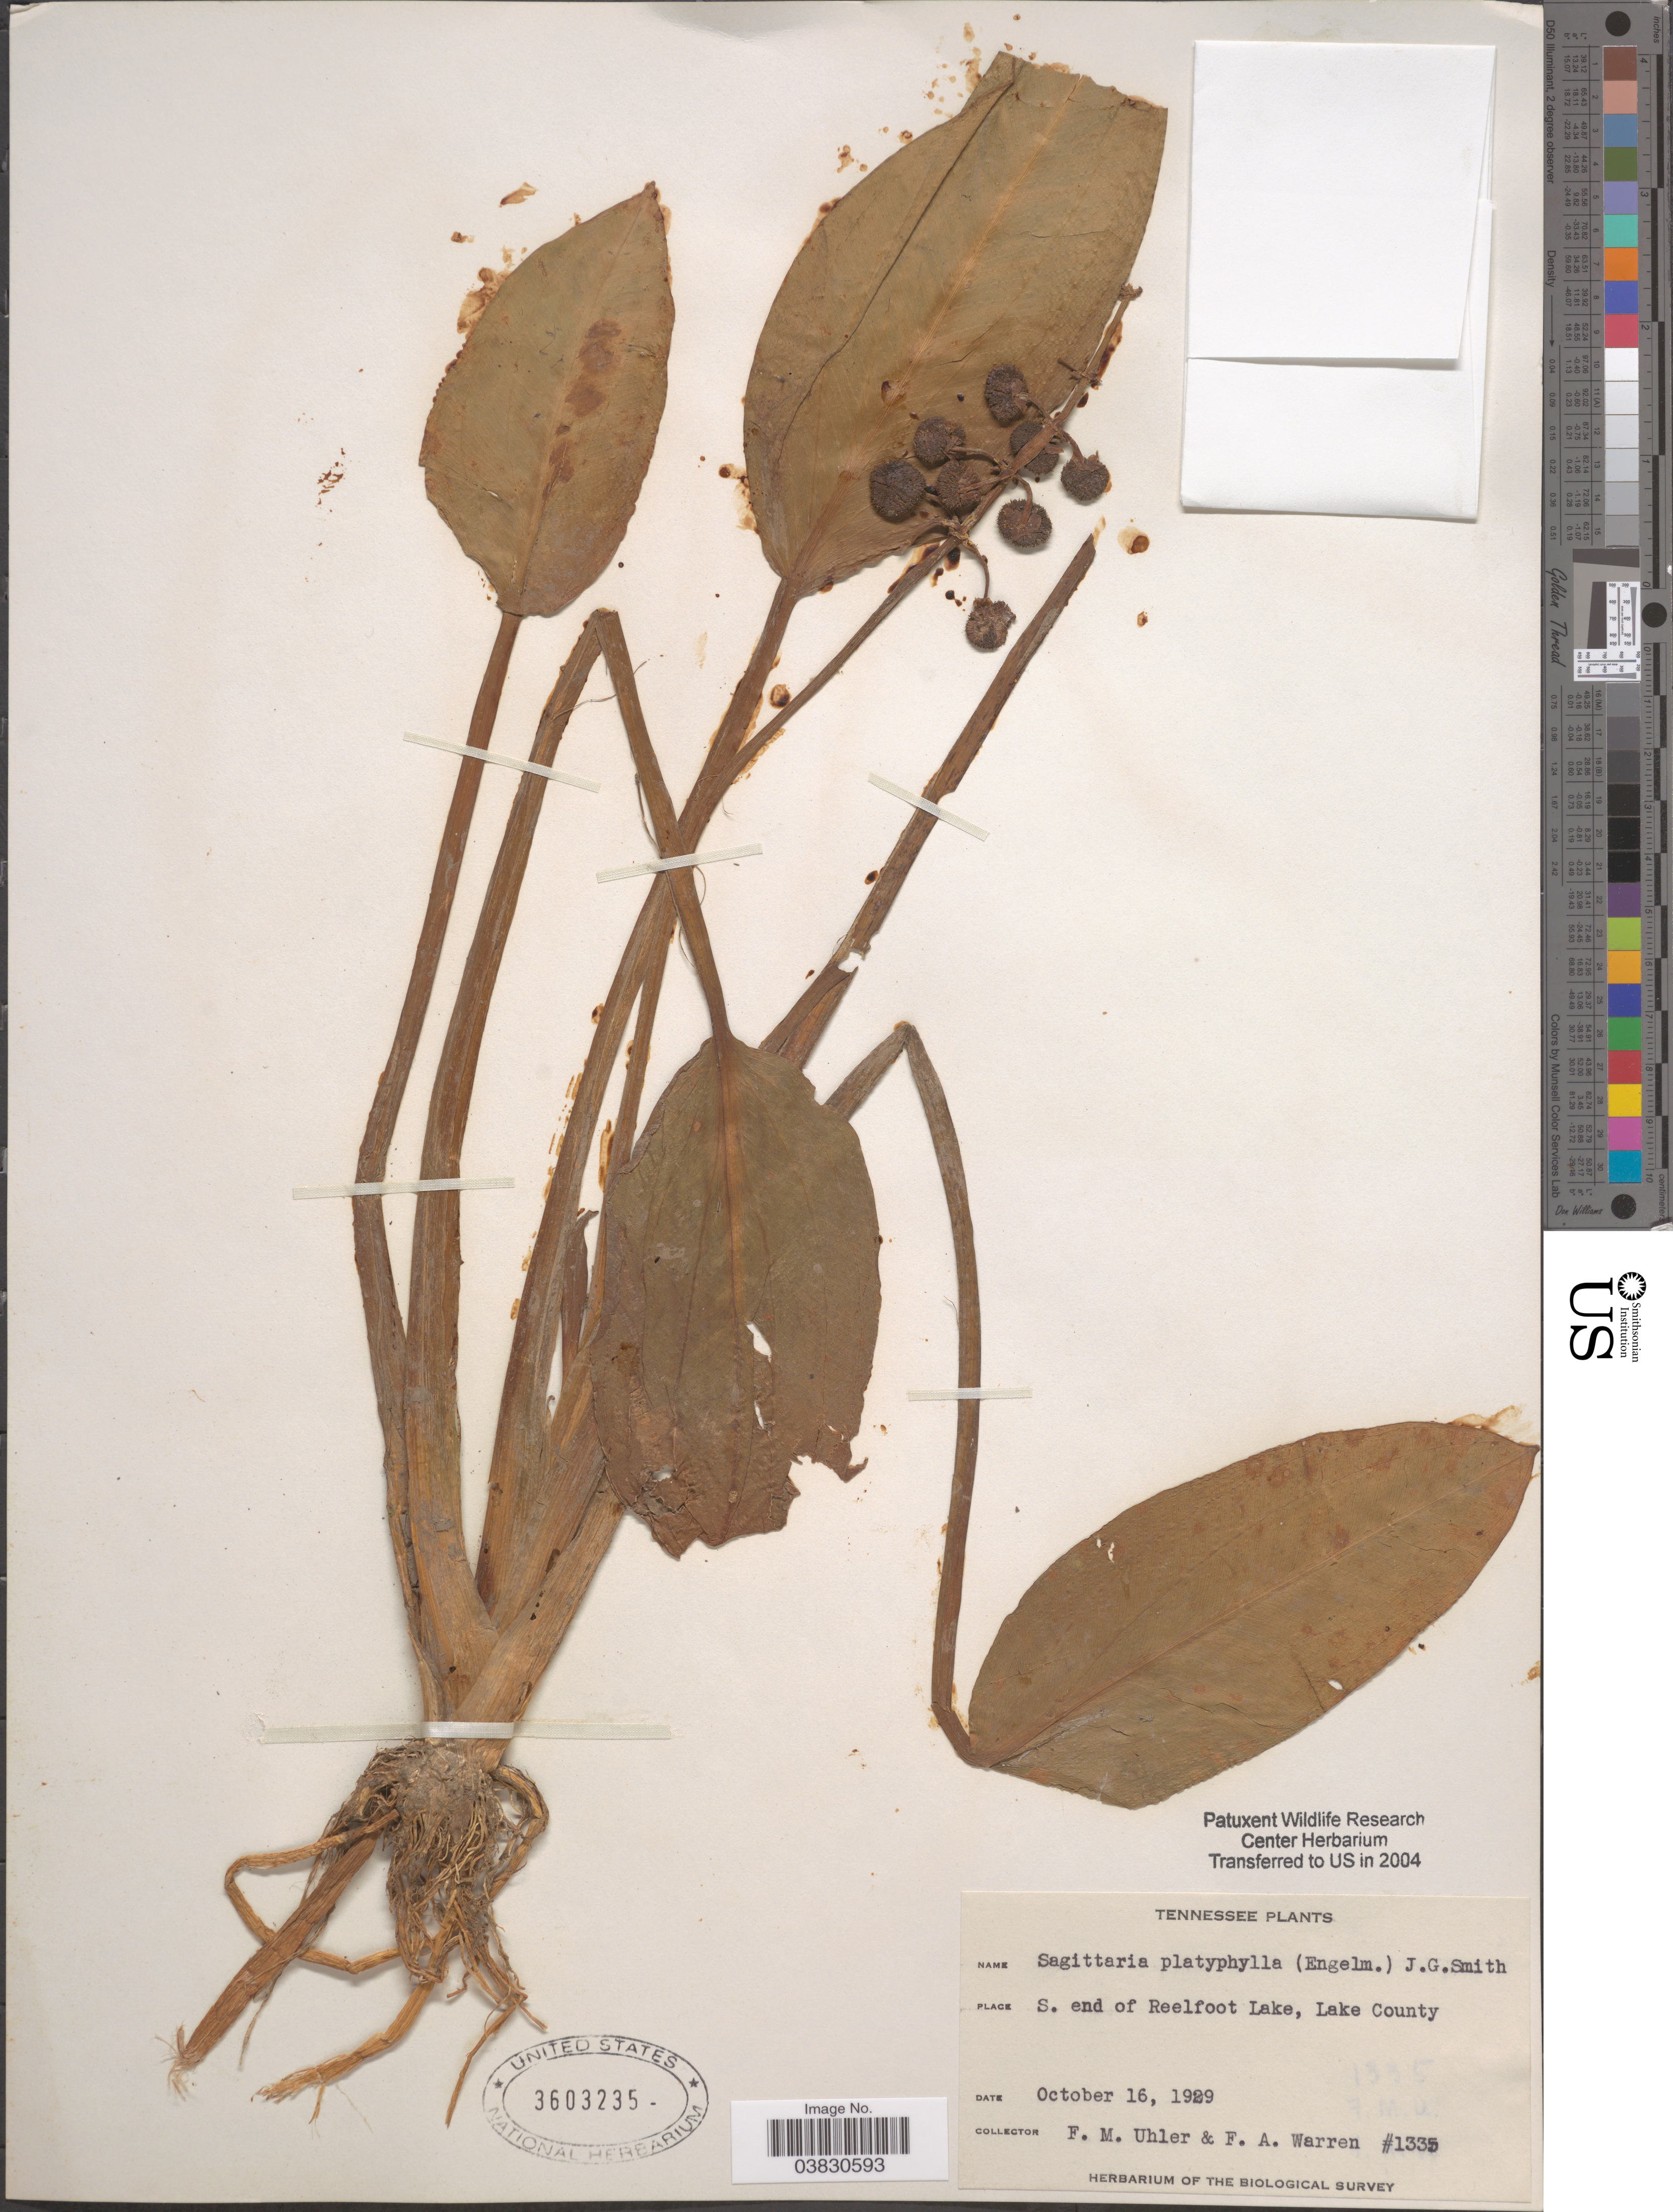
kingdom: Plantae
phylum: Tracheophyta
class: Liliopsida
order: Alismatales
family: Alismataceae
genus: Sagittaria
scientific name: Sagittaria platyphylla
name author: (Englem.) J.G. Sm.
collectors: F. M. Uhler & F. Warren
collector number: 1335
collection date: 1929-10-16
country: United States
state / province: Tennessee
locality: S. end of Reelfoot Lake, Lake County.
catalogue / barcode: US 3603235